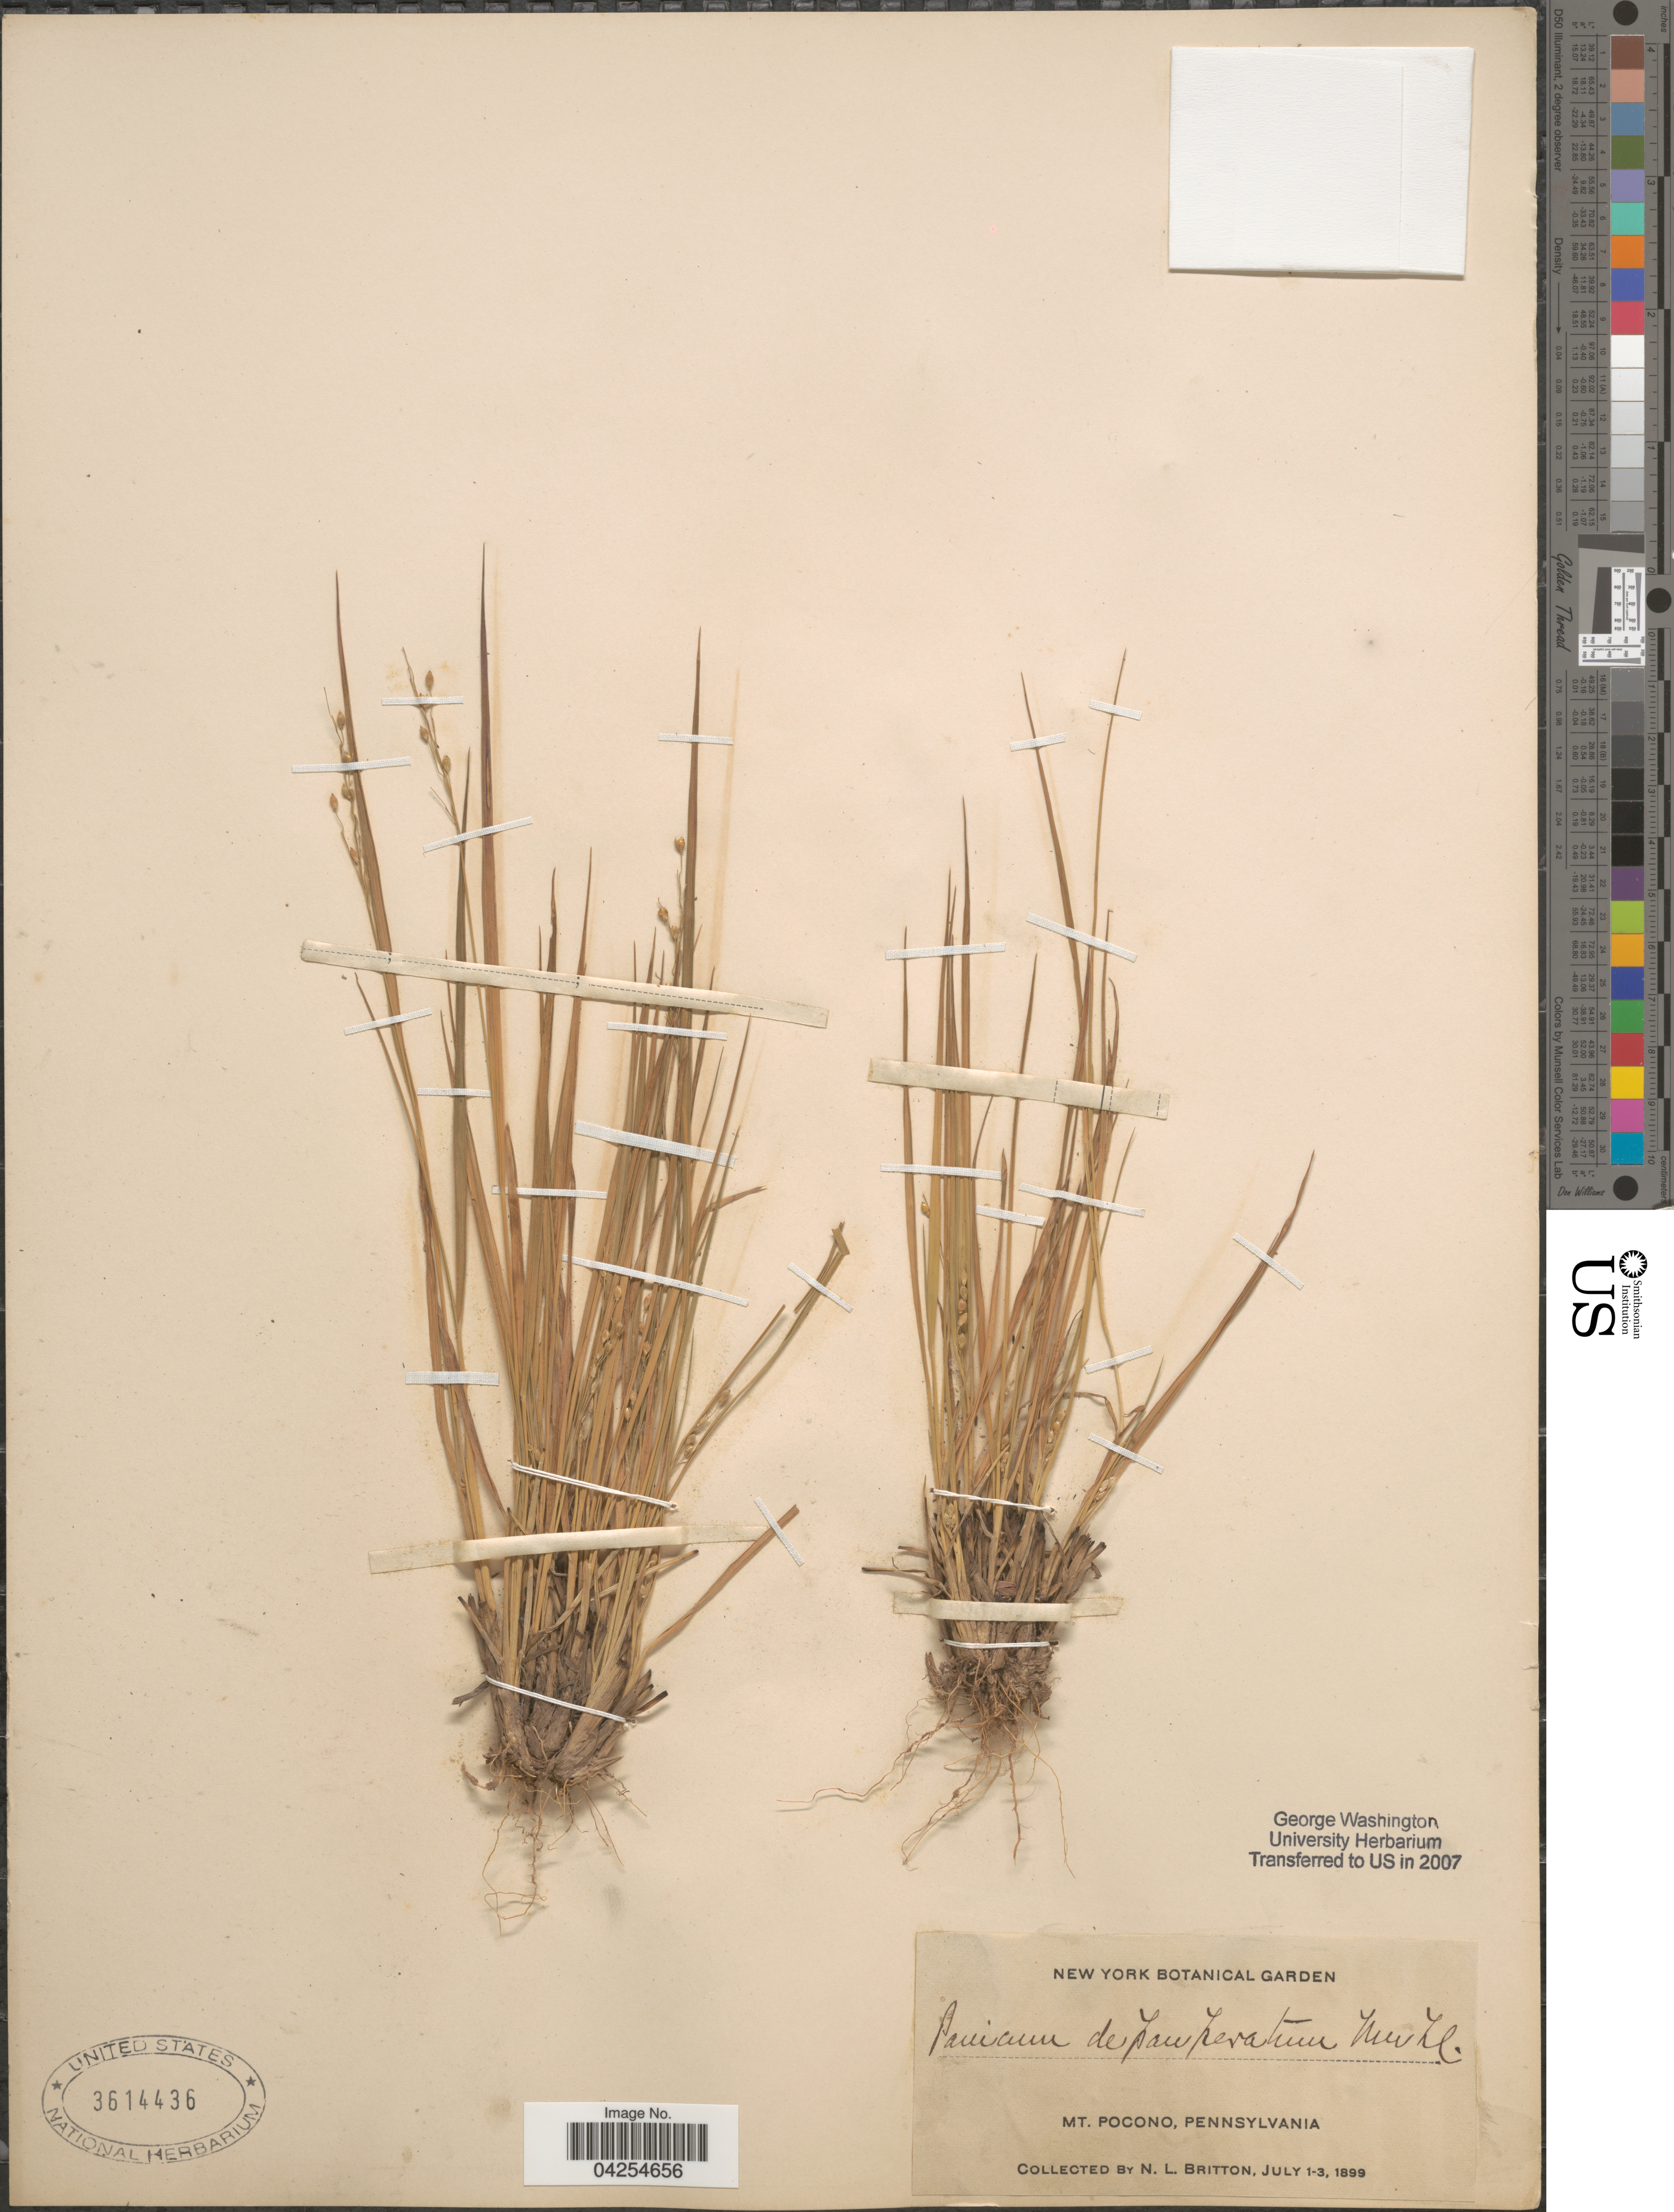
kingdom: Plantae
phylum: Tracheophyta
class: Liliopsida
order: Poales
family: Poaceae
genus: Dichanthelium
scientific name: Dichanthelium depauperatum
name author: (Muhl.) Gould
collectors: Mrs. N. L. Britton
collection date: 1899-07-01/1899-07-03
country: United States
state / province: Pennsylvania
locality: Mt. Pocono.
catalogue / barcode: US 3614436